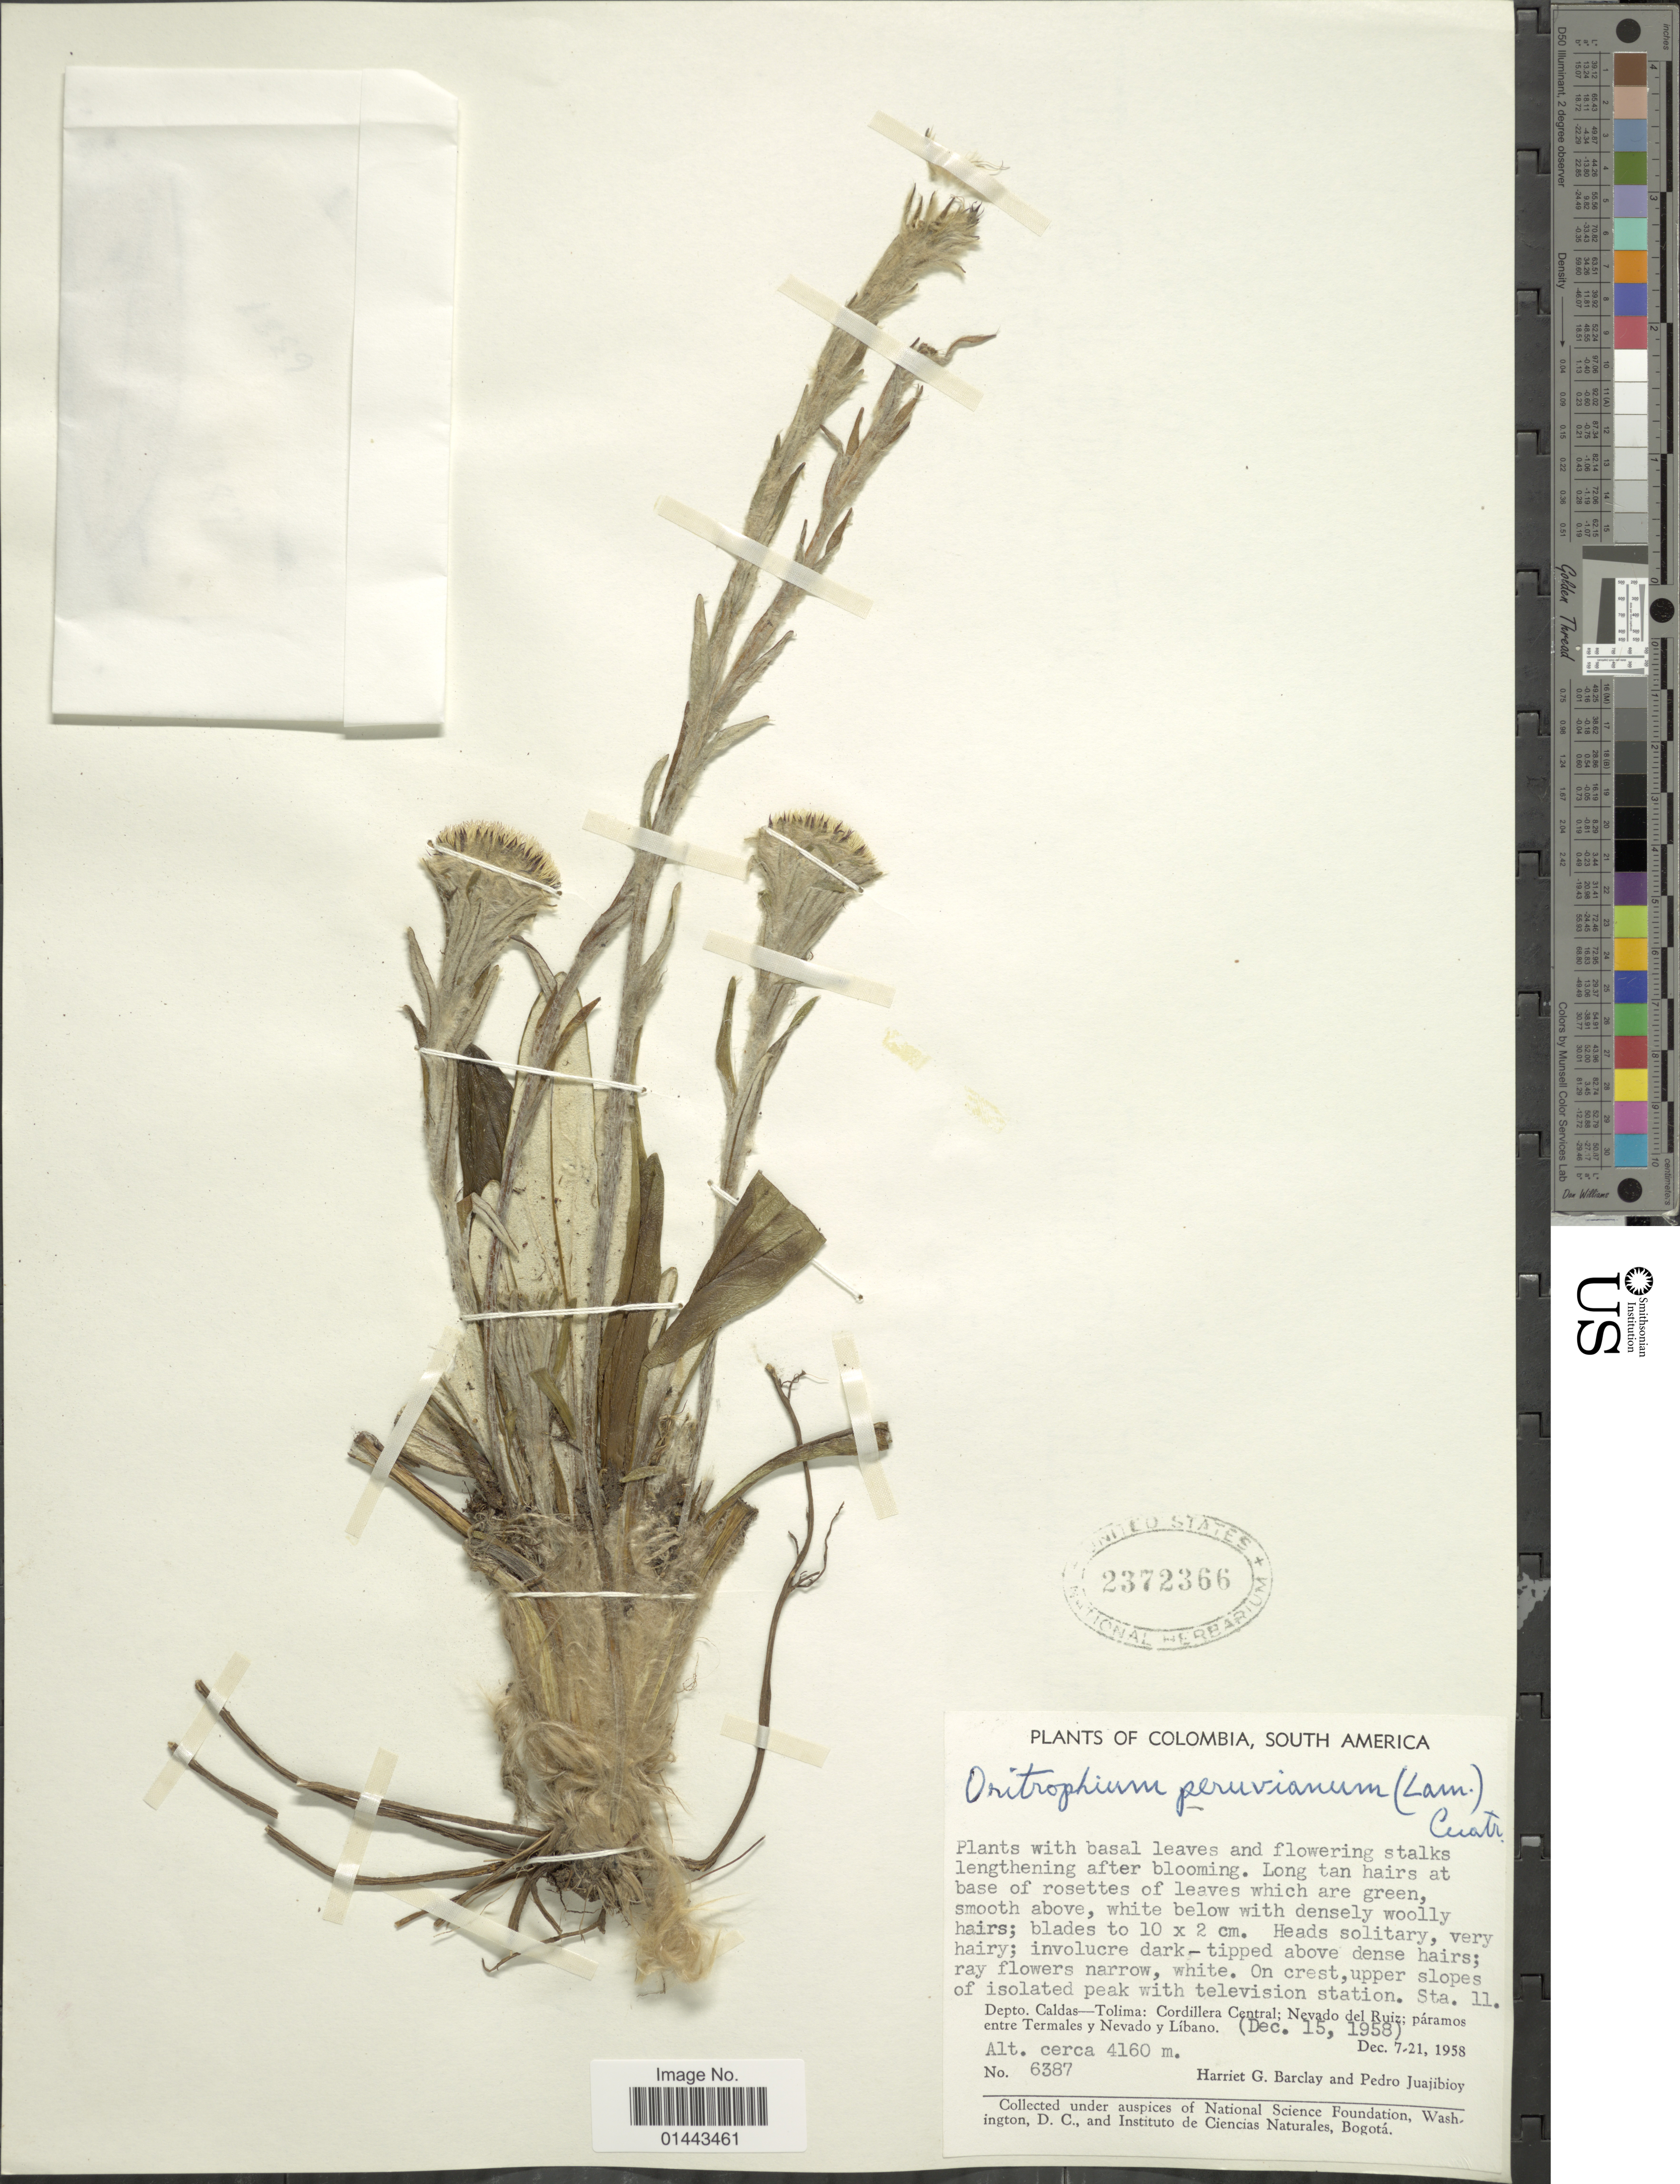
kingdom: Plantae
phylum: Tracheophyta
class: Magnoliopsida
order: Asterales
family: Asteraceae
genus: Oritrophium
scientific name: Oritrophium peruvianum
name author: (Lam.) Cuatrec.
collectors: H. G. Barclay & P. Juajibioy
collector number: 6387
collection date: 1958-12-07/1958-12-21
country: Colombia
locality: Depto. Caldas-Tolima: Cordillera Centrak: Nevado del Ruiz; paramos entre Termales y Nevado y Libano, on crest, upper slopes of isolated peak with television station, Sta. 11.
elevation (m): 4160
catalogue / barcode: US 2372366